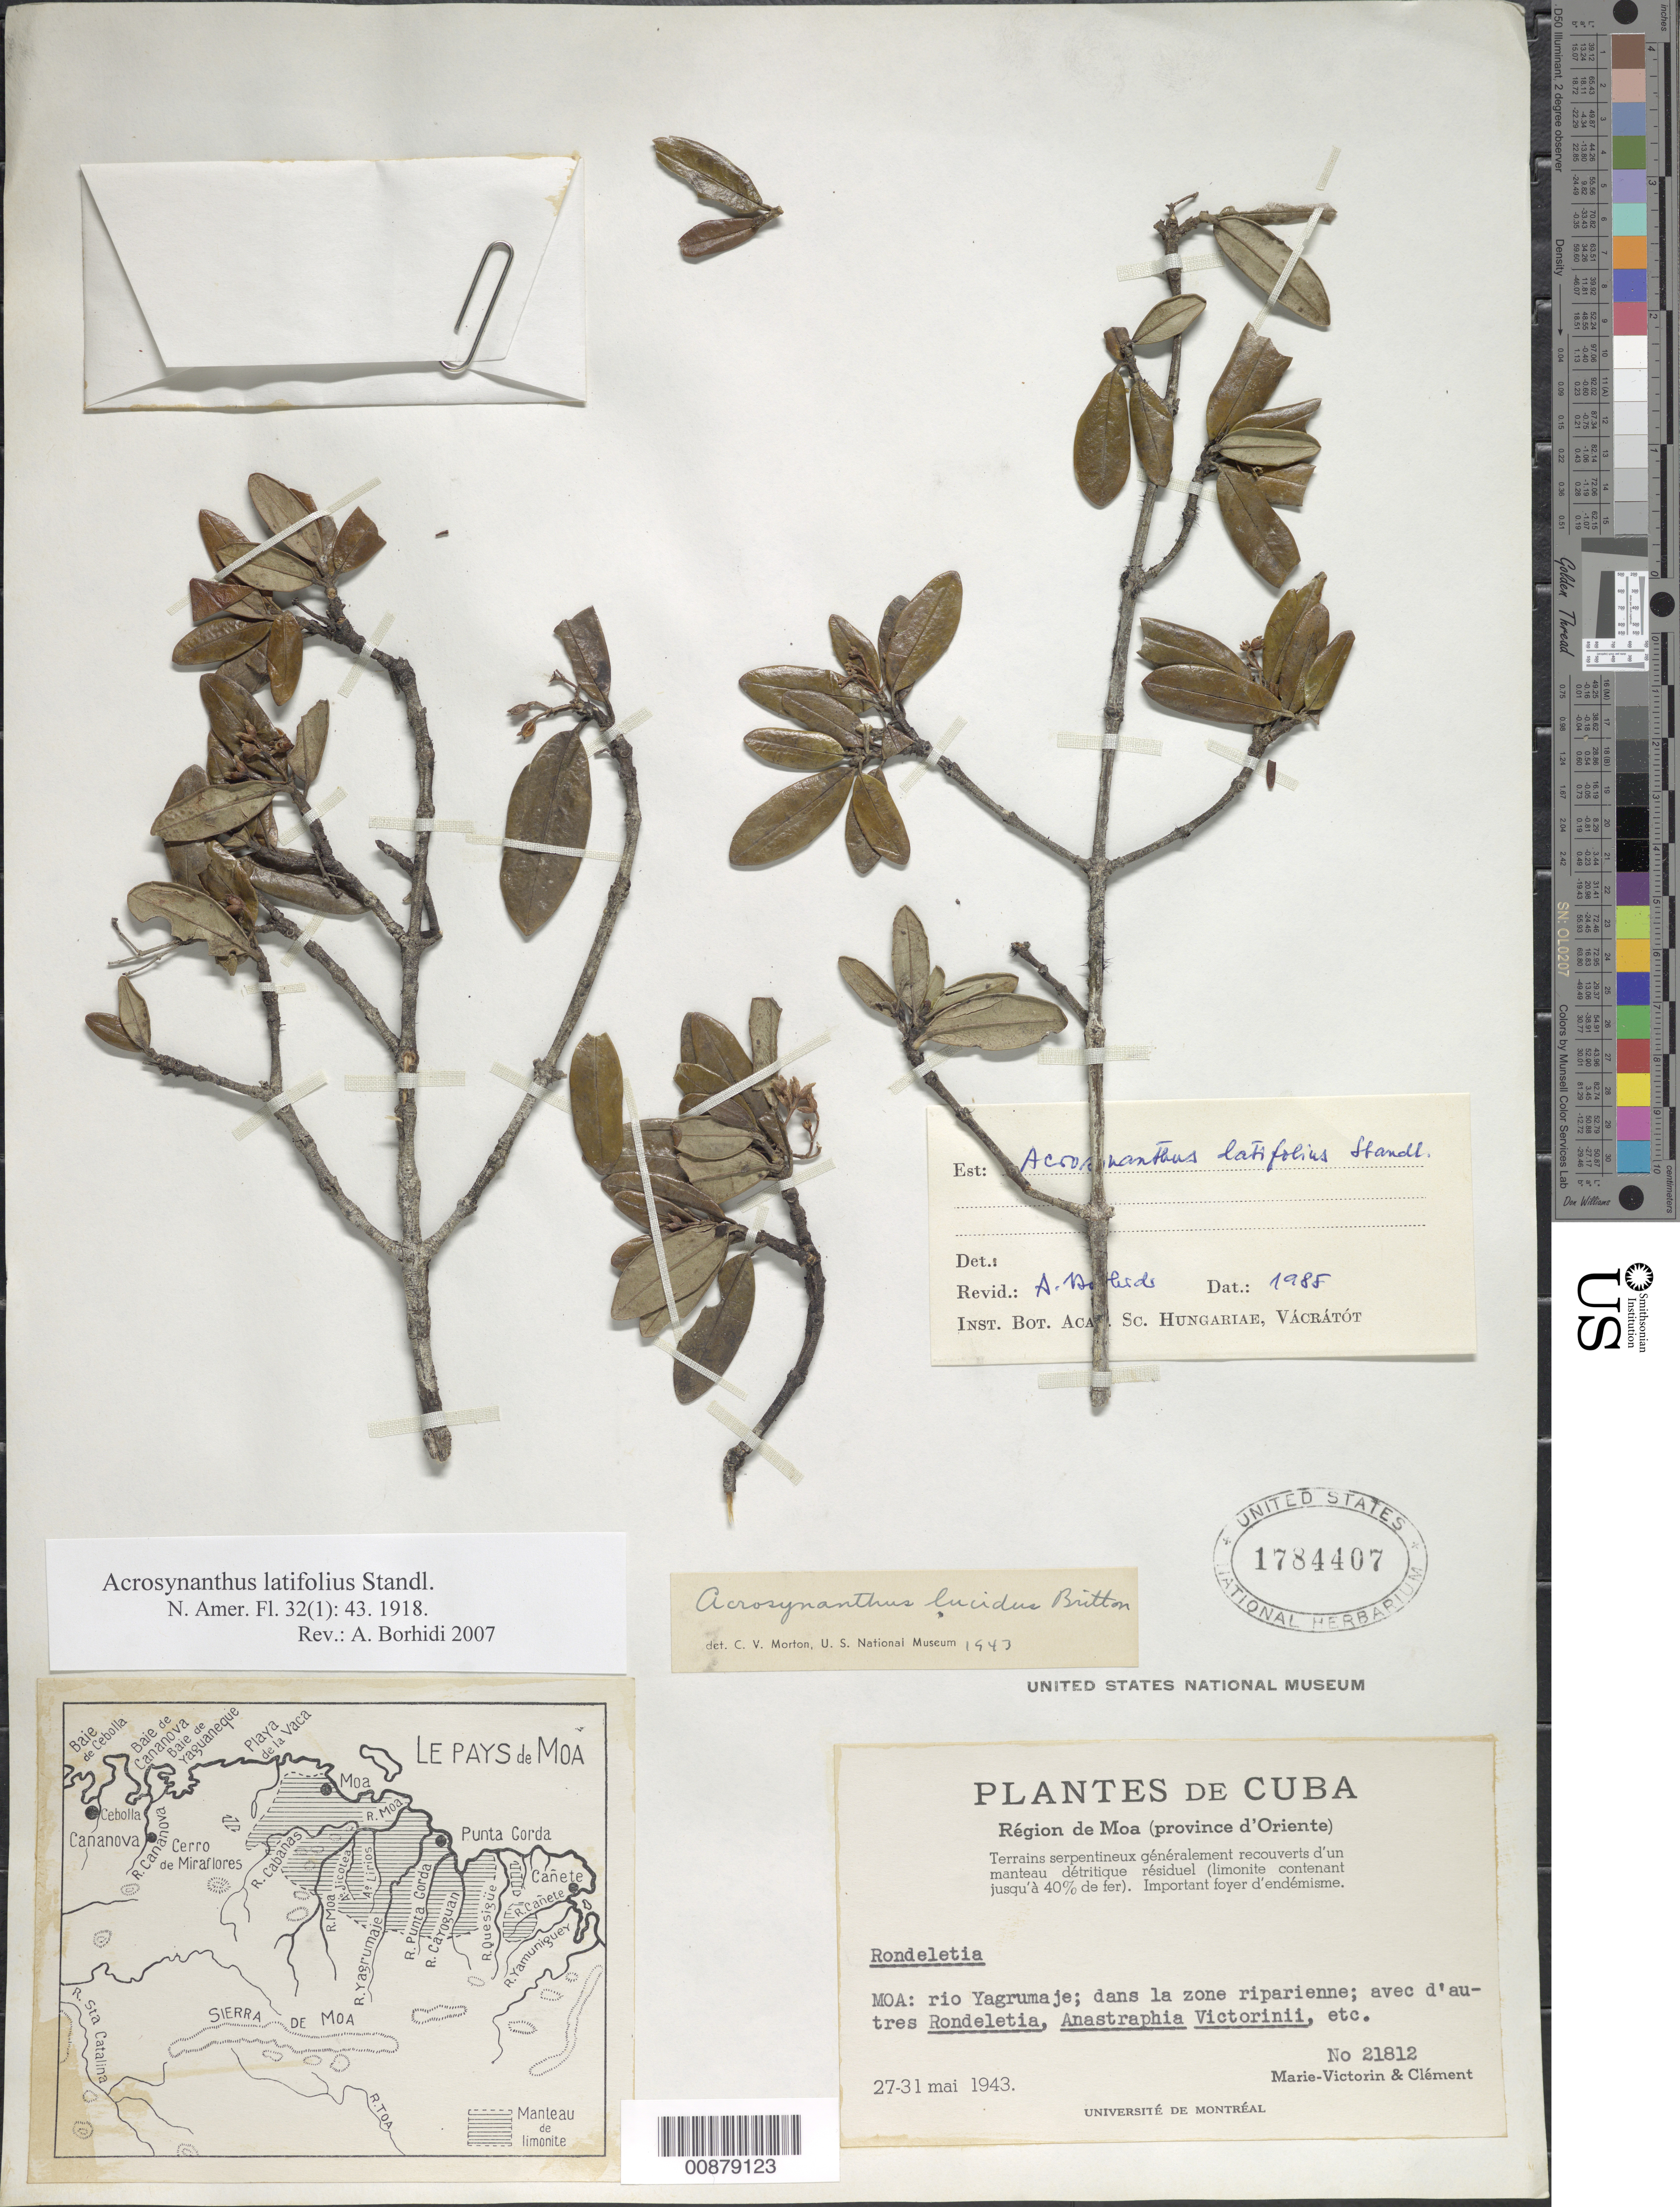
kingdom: Plantae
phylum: Tracheophyta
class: Magnoliopsida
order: Gentianales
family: Rubiaceae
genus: Acrosynanthus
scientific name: Acrosynanthus latifolius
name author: Standl.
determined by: Borhidi, Attila L.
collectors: Fr. Marie-Victorin, Bro. Clemente & A. H. Liogier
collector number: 21812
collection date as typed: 27 May 1943 to 31 May 1943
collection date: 1943-05-27/1943-05-31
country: Cuba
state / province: Holguín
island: Cuba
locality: Region de Moa: Moa, Rio Yagrumaje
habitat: dans la zone riparienne.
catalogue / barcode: US 1784407